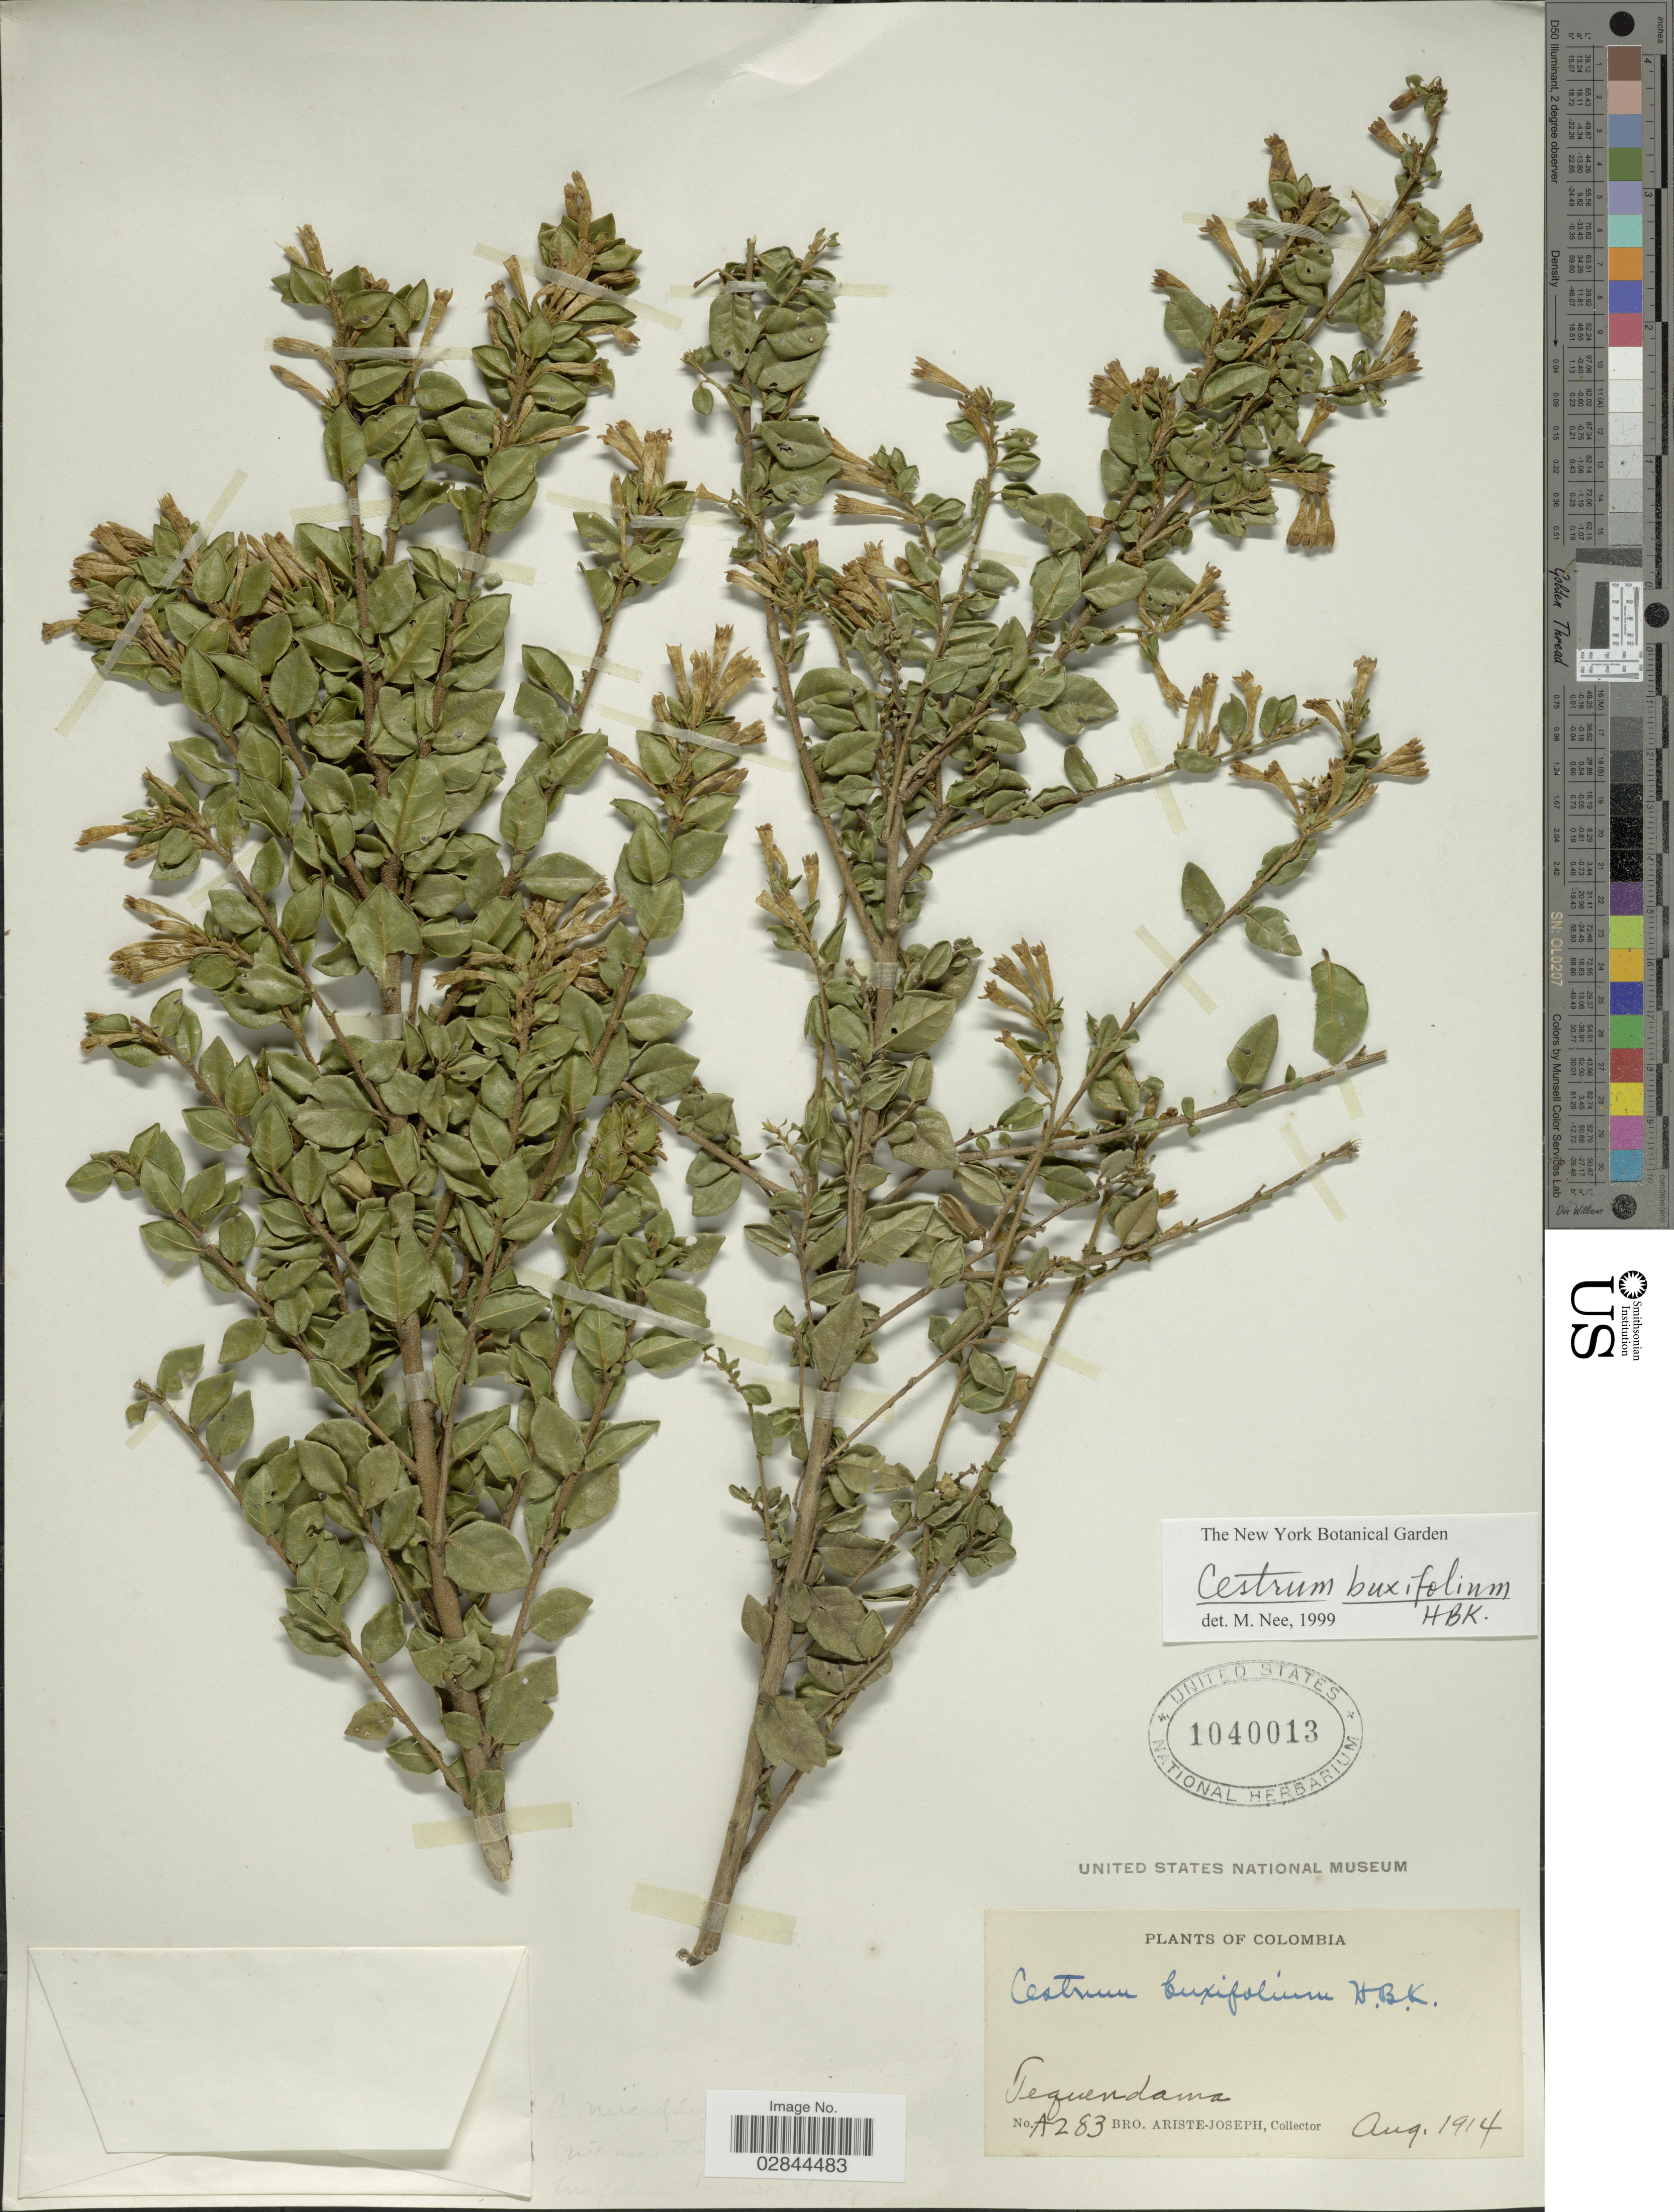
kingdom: Plantae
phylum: Tracheophyta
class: Magnoliopsida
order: Solanales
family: Solanaceae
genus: Cestrum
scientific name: Cestrum buxifolium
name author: Kunth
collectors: Bro. Ariste-Joseph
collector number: A283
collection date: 1914-08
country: Colombia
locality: Tequendama.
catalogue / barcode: US 1040013